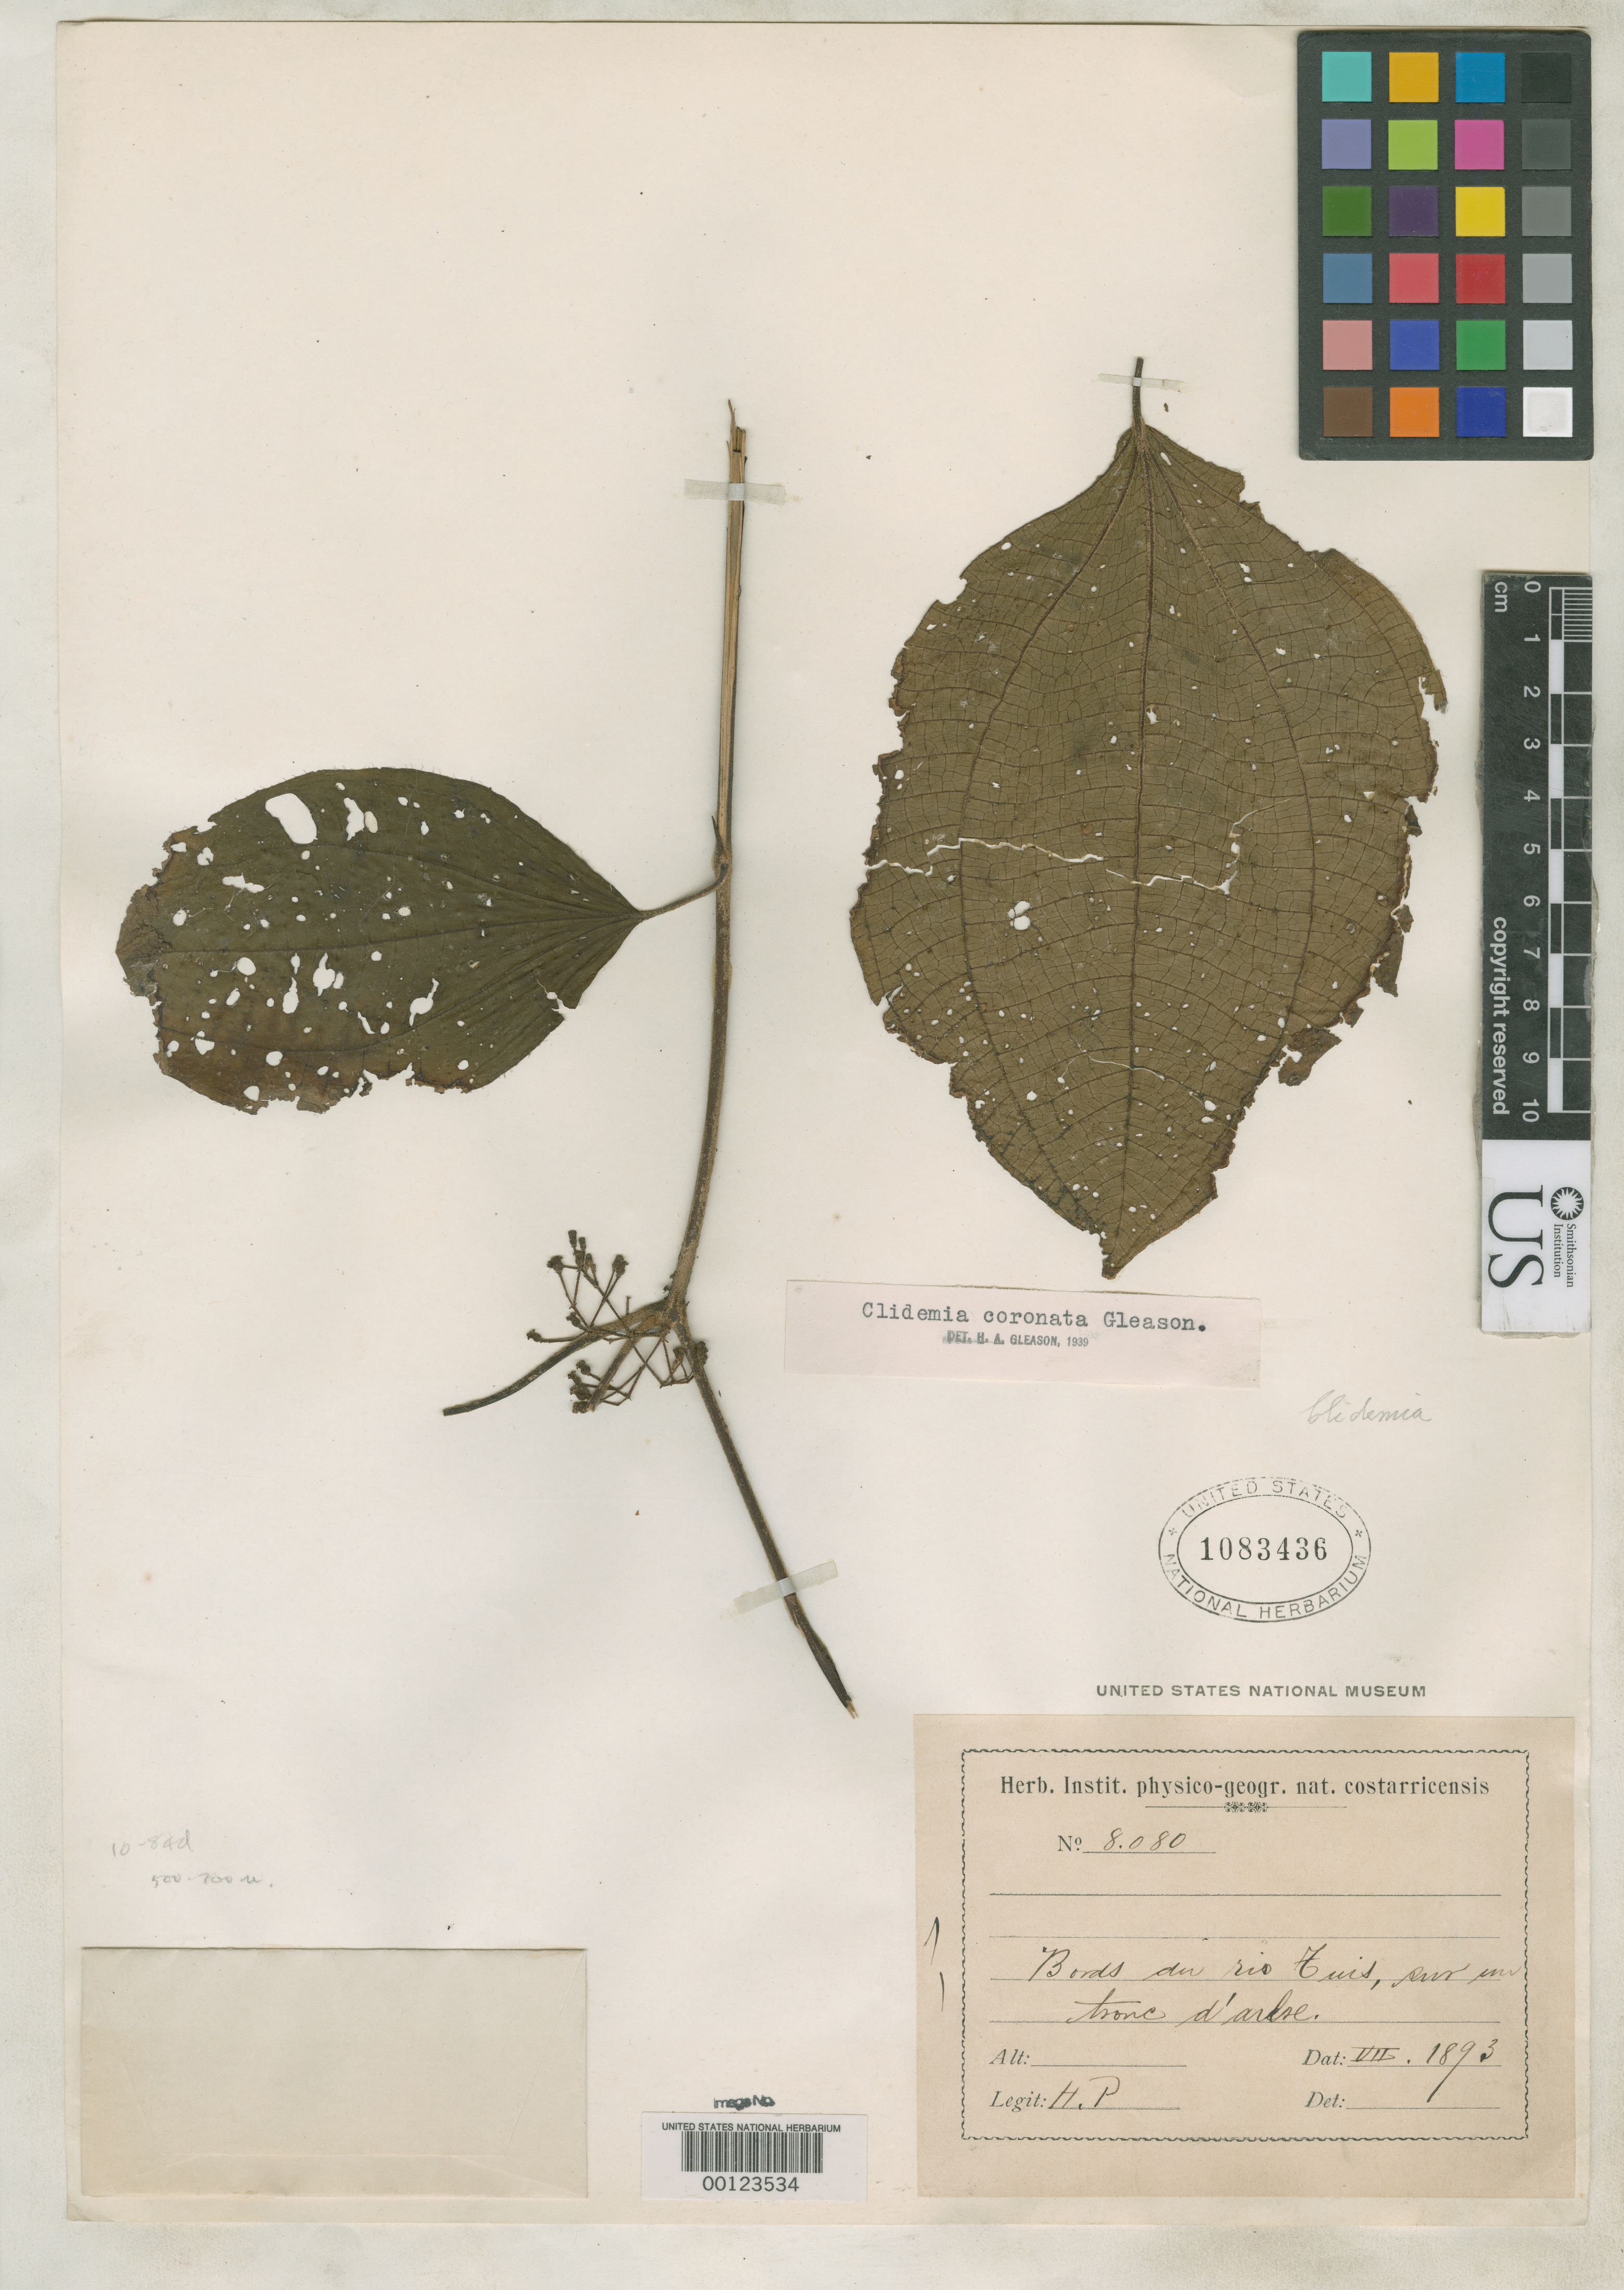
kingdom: Plantae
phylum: Tracheophyta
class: Magnoliopsida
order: Myrtales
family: Melastomataceae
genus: Clidemia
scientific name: Clidemia coronata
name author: Gleason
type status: Holotype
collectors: H. F. Pittier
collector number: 8080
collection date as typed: Jul 1893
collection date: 1893-07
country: Costa Rica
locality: Rio Tuis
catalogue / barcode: US 1083436